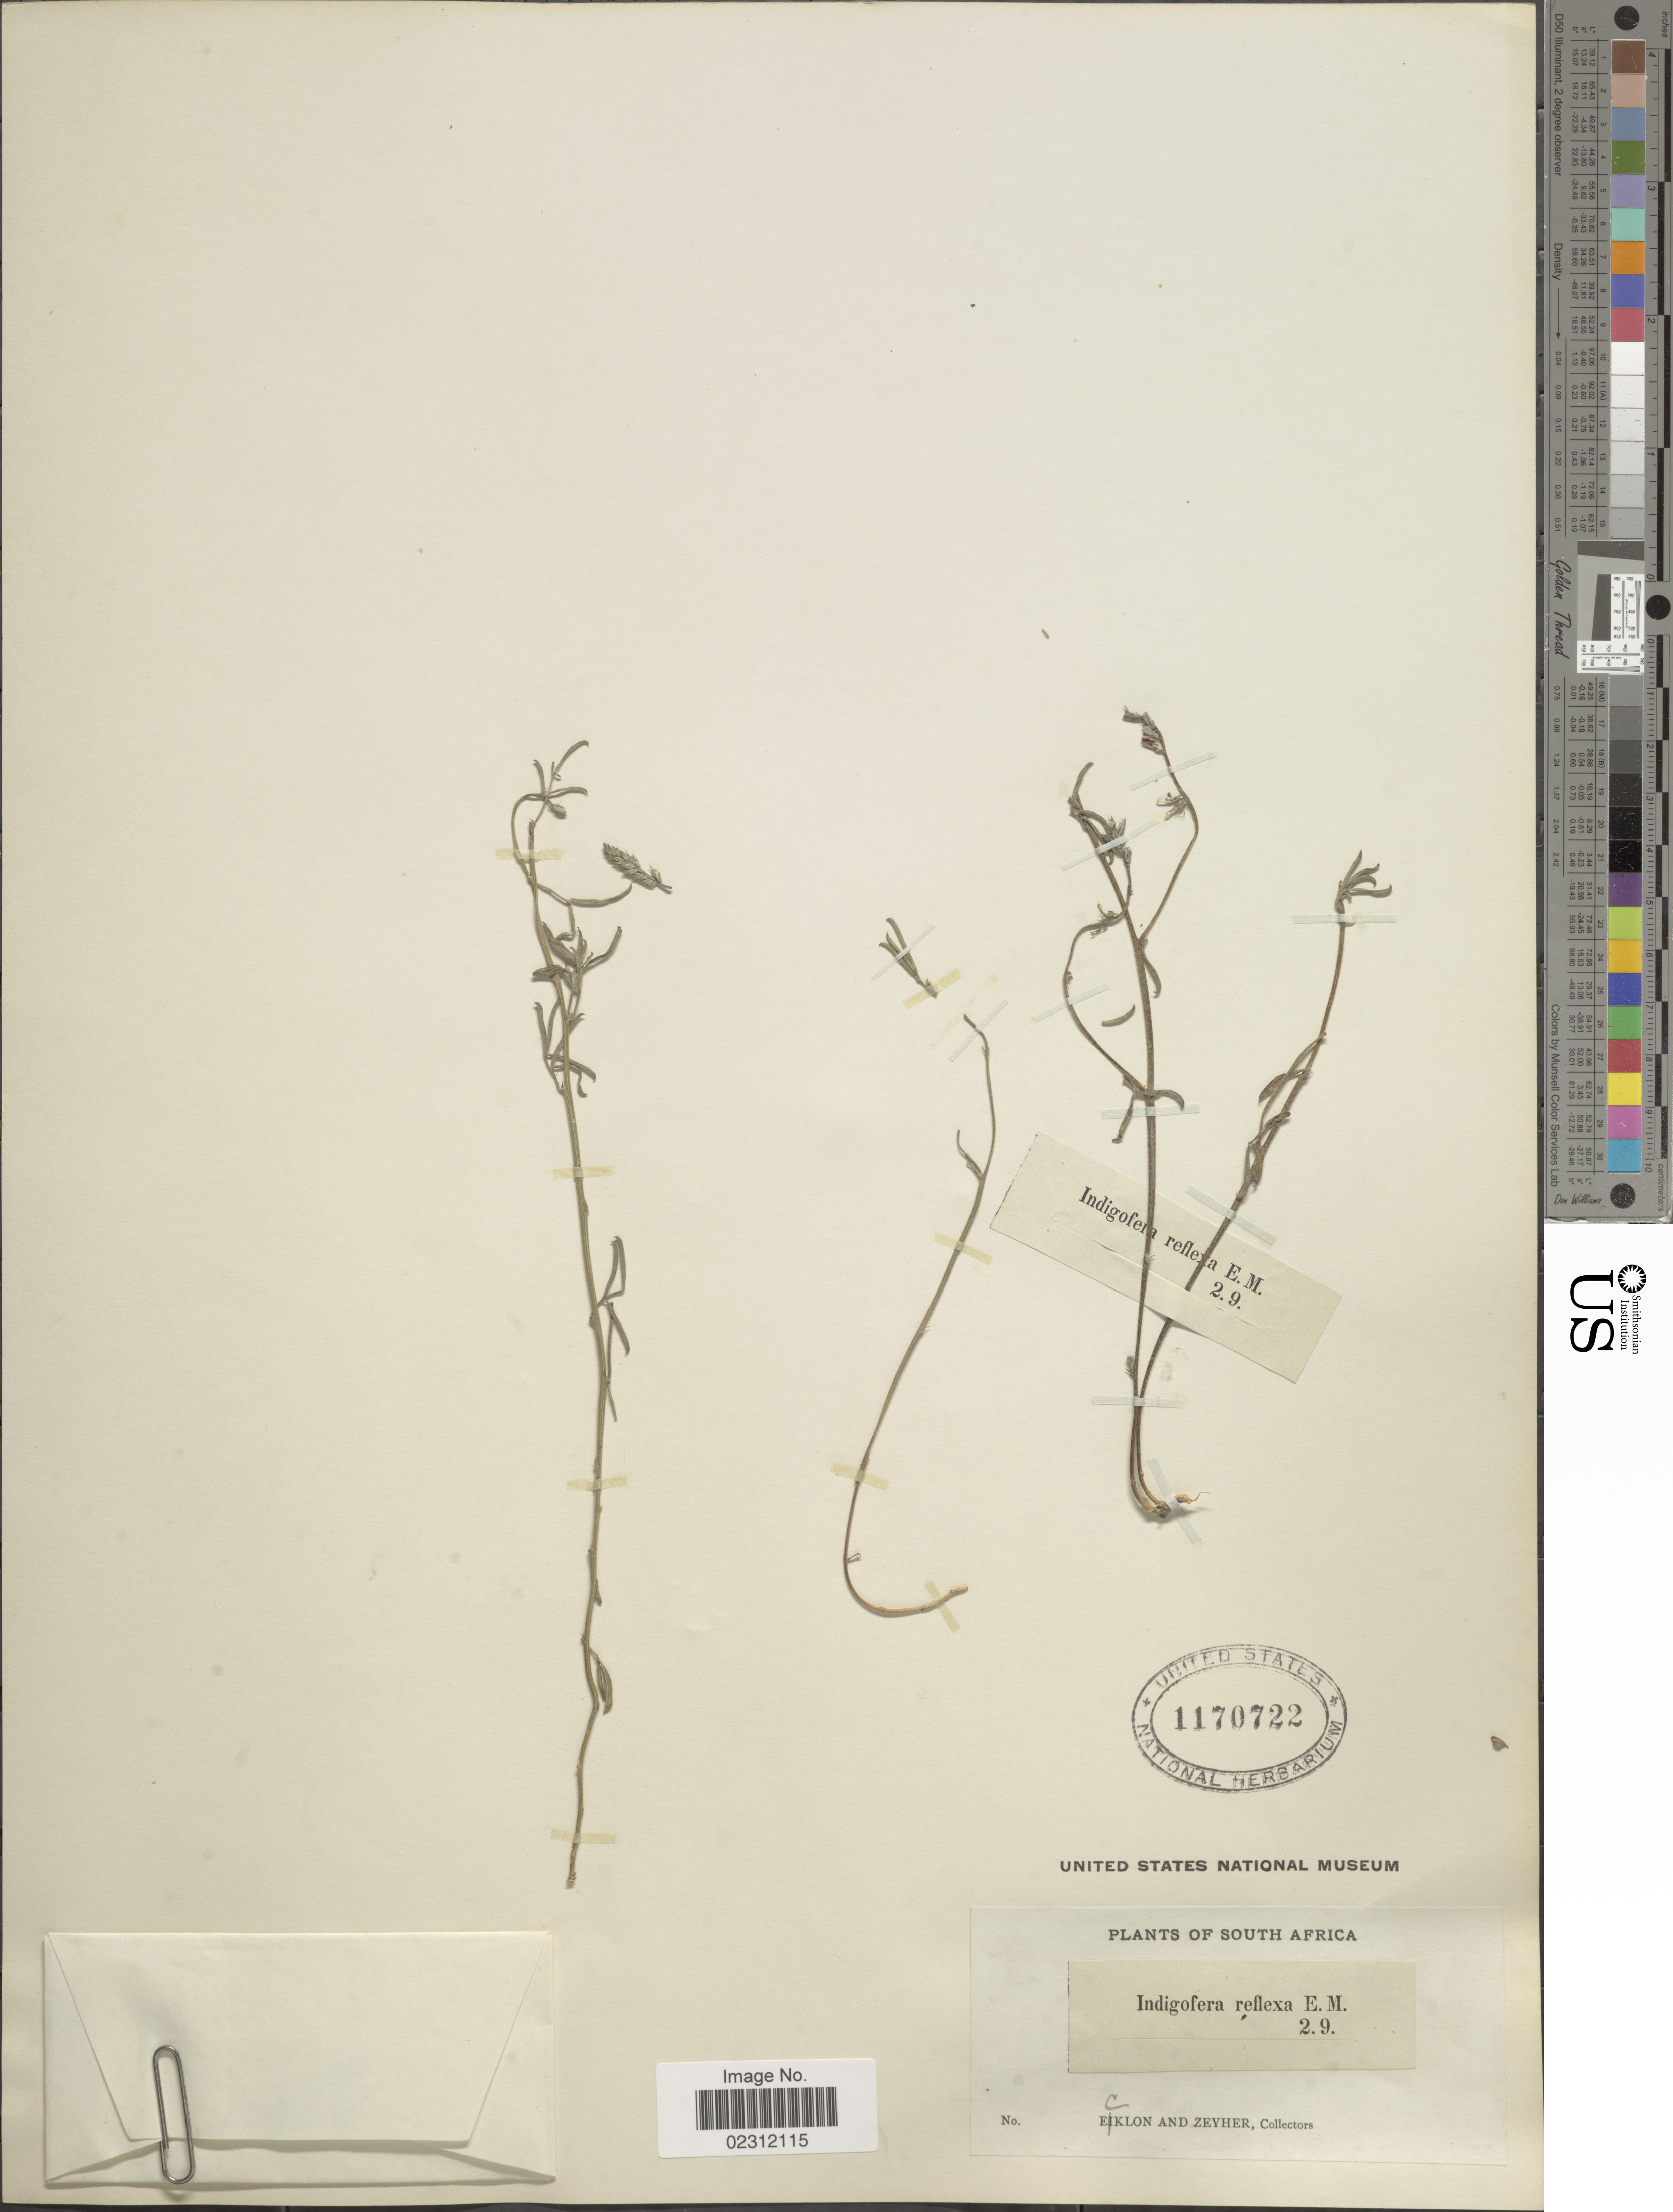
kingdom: Plantae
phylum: Tracheophyta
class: Magnoliopsida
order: Fabales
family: Fabaceae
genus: Indigofera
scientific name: Indigofera reflexa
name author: E. Mey.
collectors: -. Ecklon & -. Zeyher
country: South Africa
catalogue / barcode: US 1170722